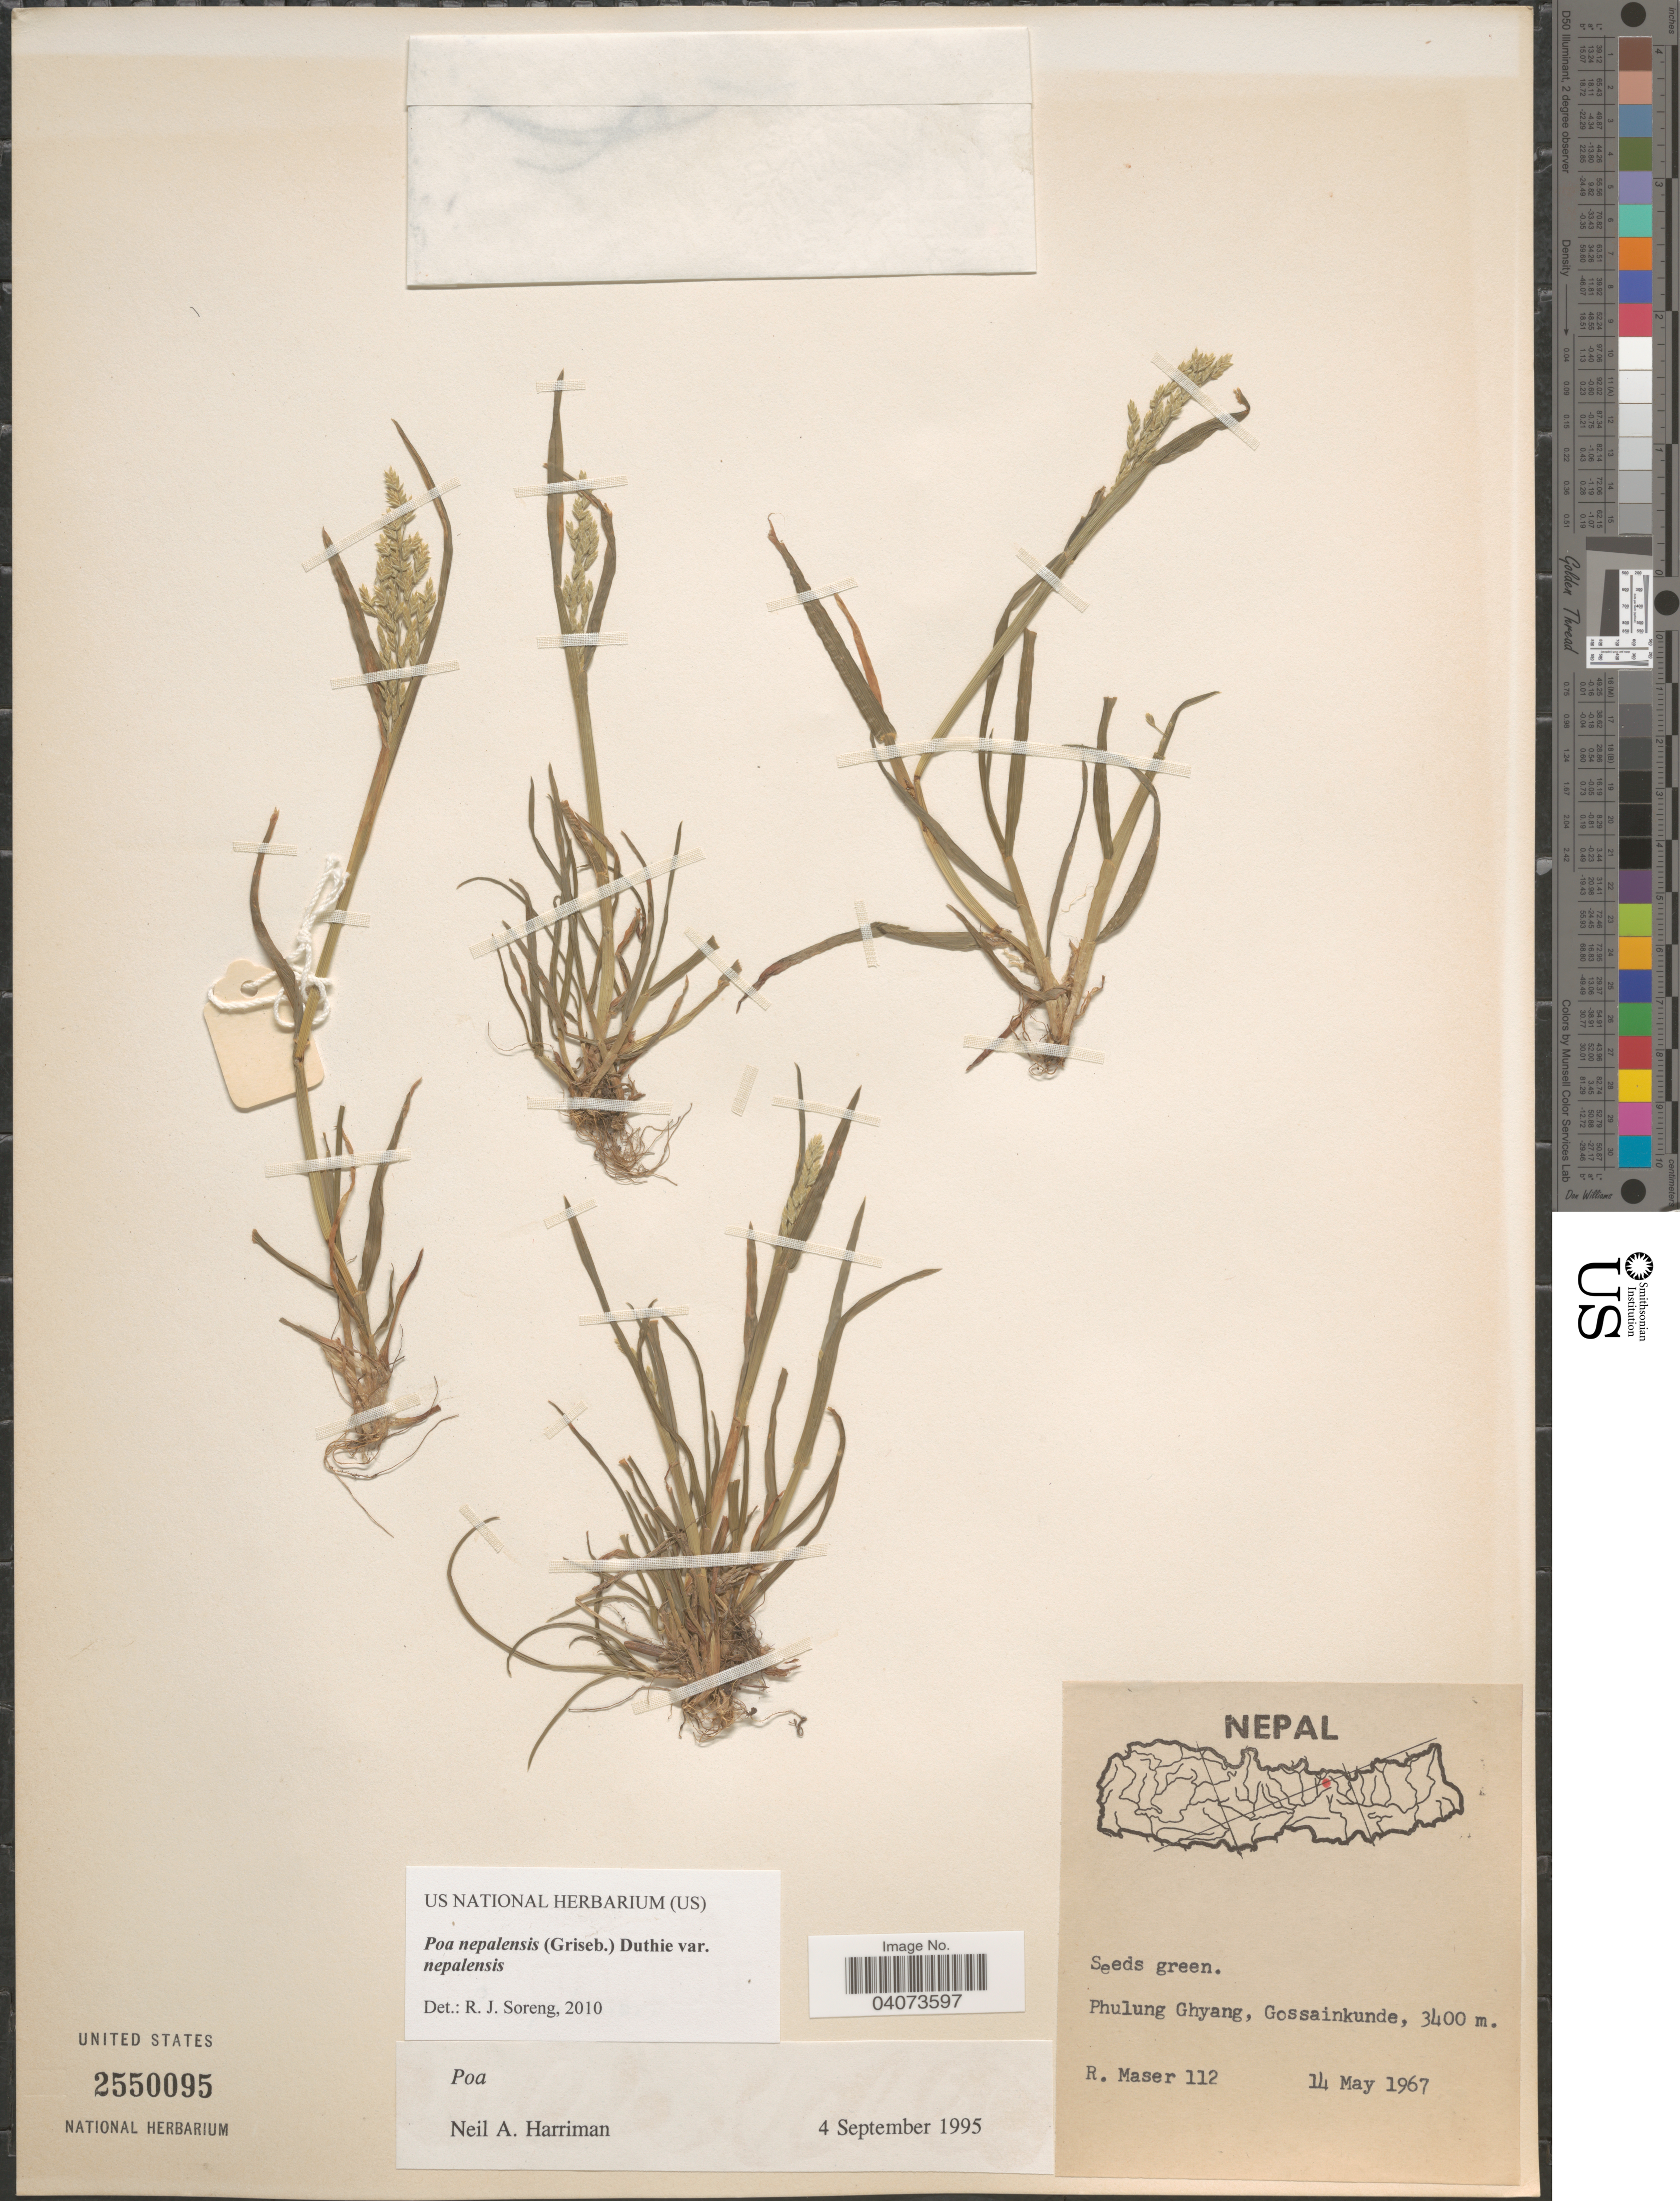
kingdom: Plantae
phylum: Tracheophyta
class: Liliopsida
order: Poales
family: Poaceae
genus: Poa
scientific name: Poa nepalensis var. nepalensis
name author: (G.C. Wall. ex Griseb.) Duthie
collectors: R. Maser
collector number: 112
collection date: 1967-05-14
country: Nepal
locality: Phulung Gyang, Gossainkunde.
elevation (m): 3400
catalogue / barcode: US 2550095